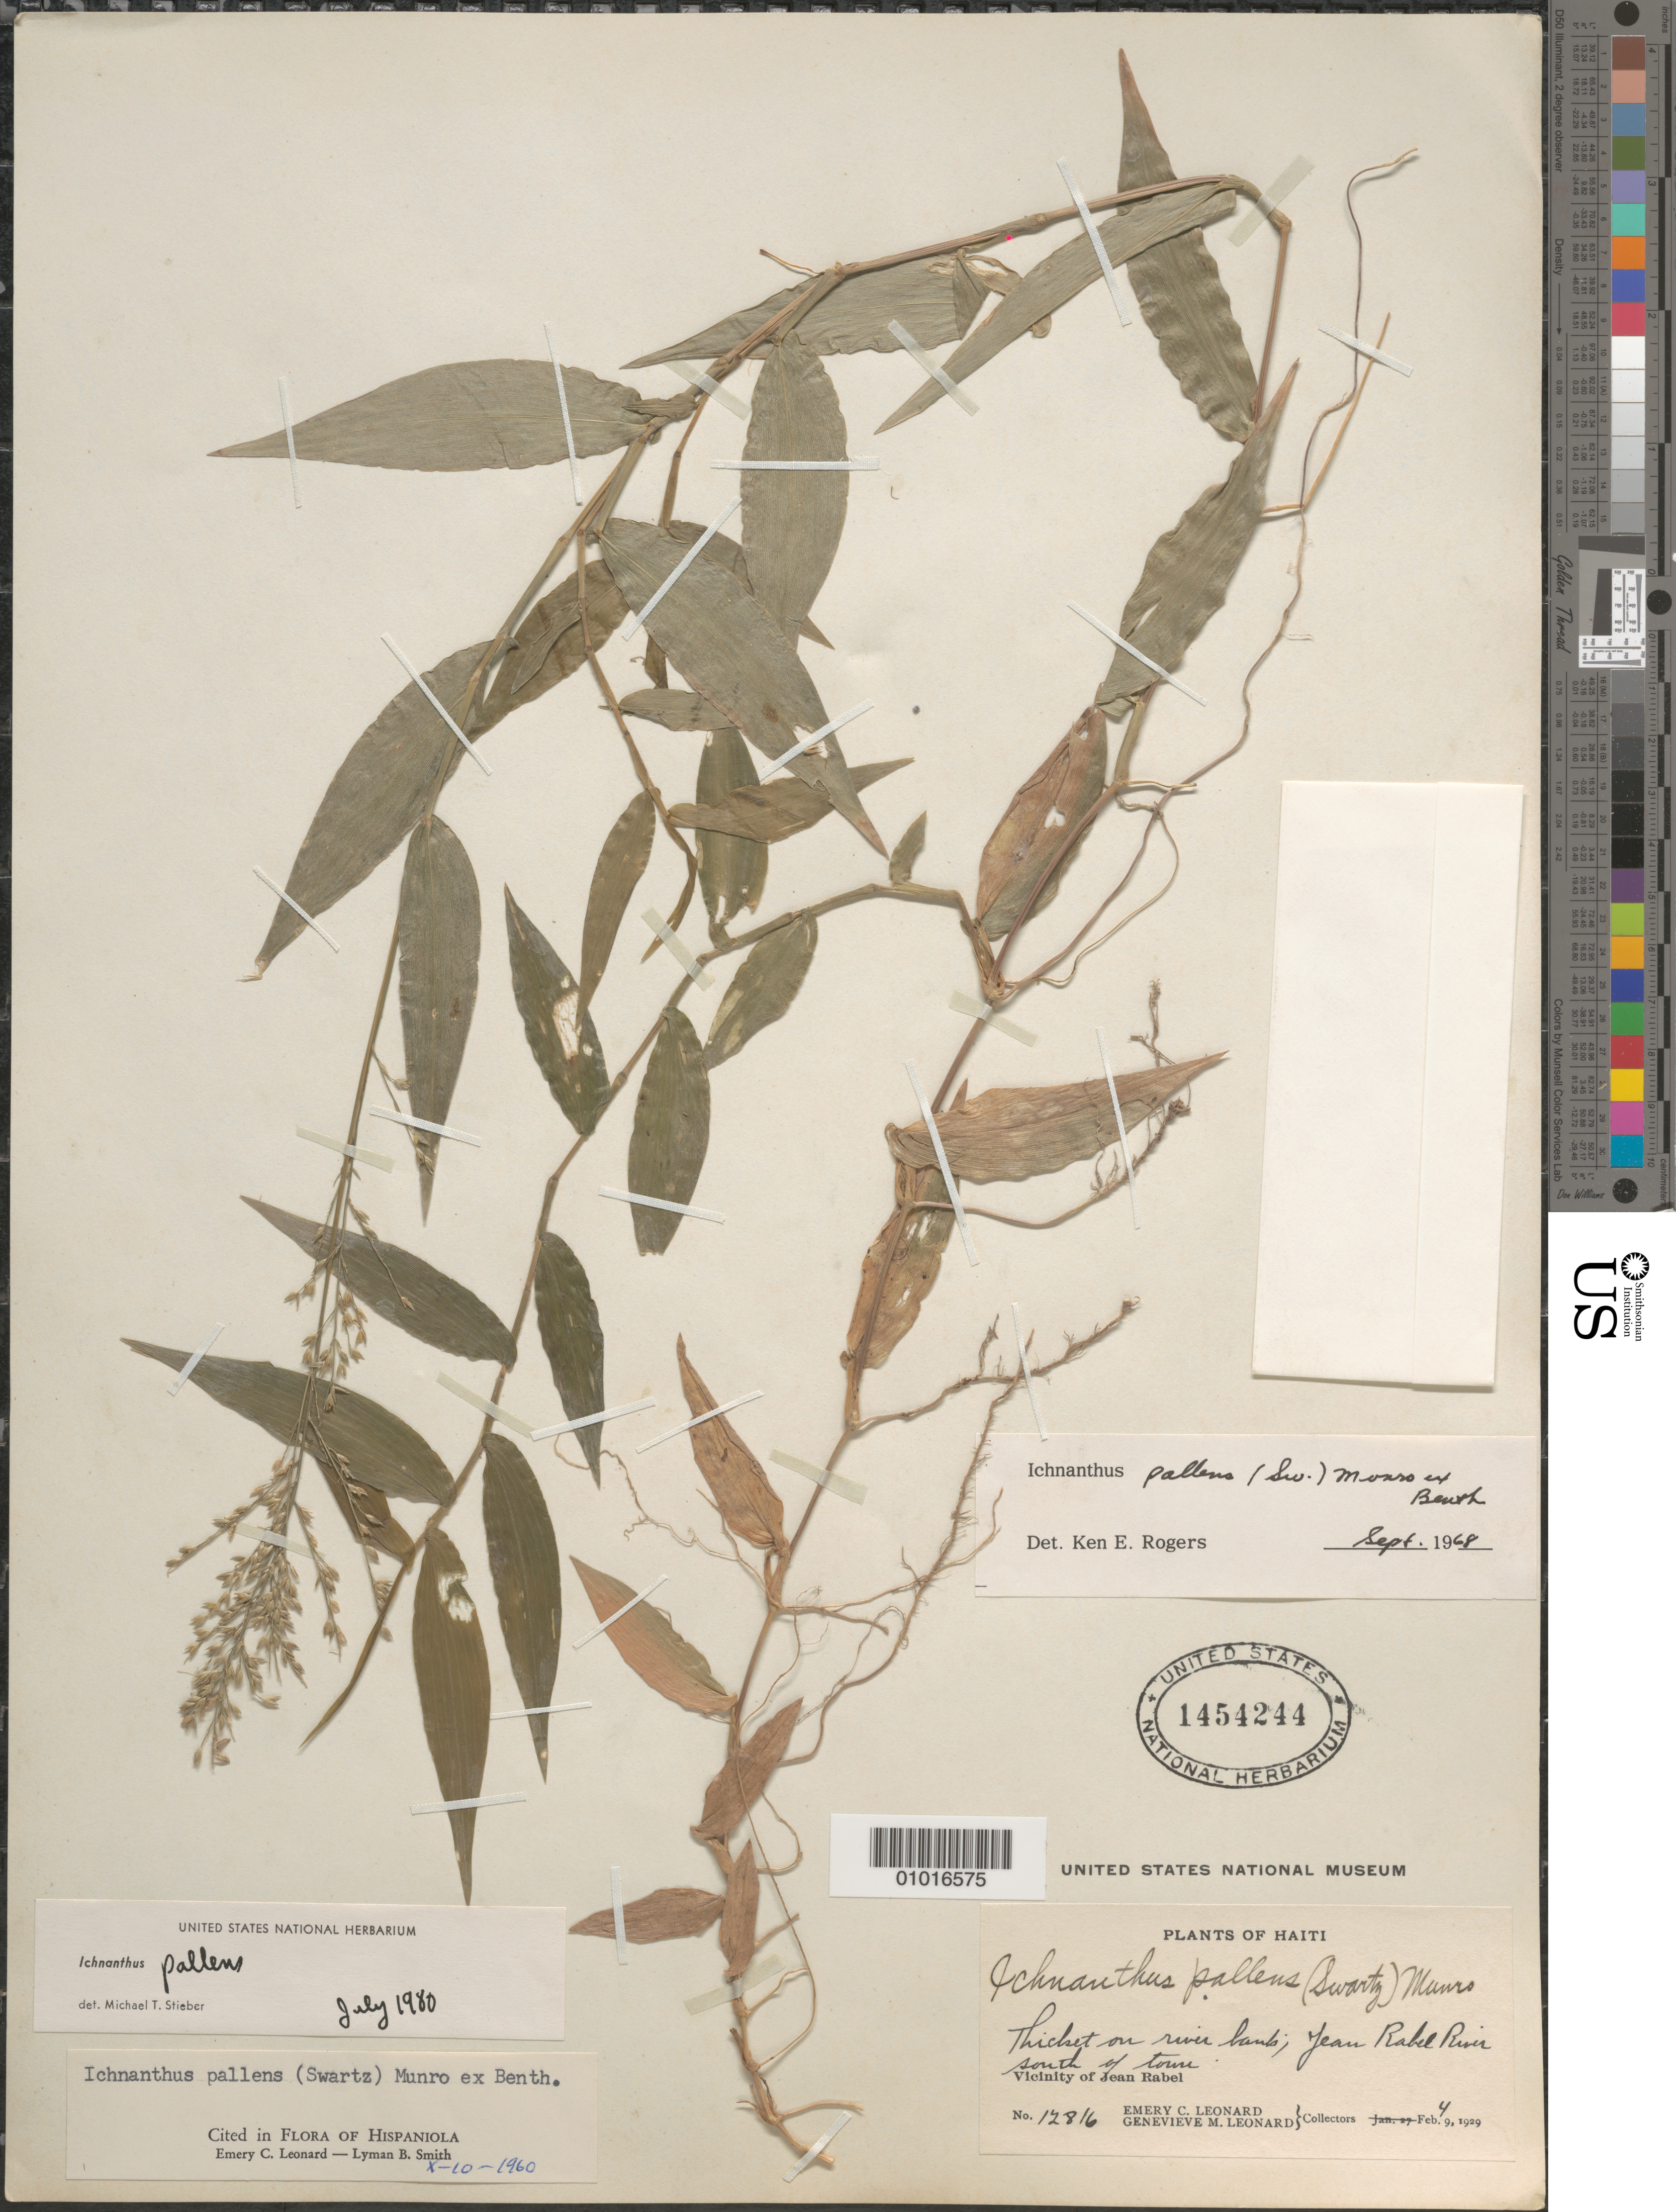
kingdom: Plantae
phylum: Tracheophyta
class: Liliopsida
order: Poales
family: Poaceae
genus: Ichnanthus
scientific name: Ichnanthus pallens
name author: (Sw.) Munro ex Benth.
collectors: E. C. Leonard & G. M. Leonard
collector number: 12816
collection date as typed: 04 Feb 1929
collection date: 1929-02-04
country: Haiti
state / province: Nord-Óuest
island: Hispaniola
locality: Vicinity of Jean Rabel, near Jean Rabel river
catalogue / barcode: US 1454244